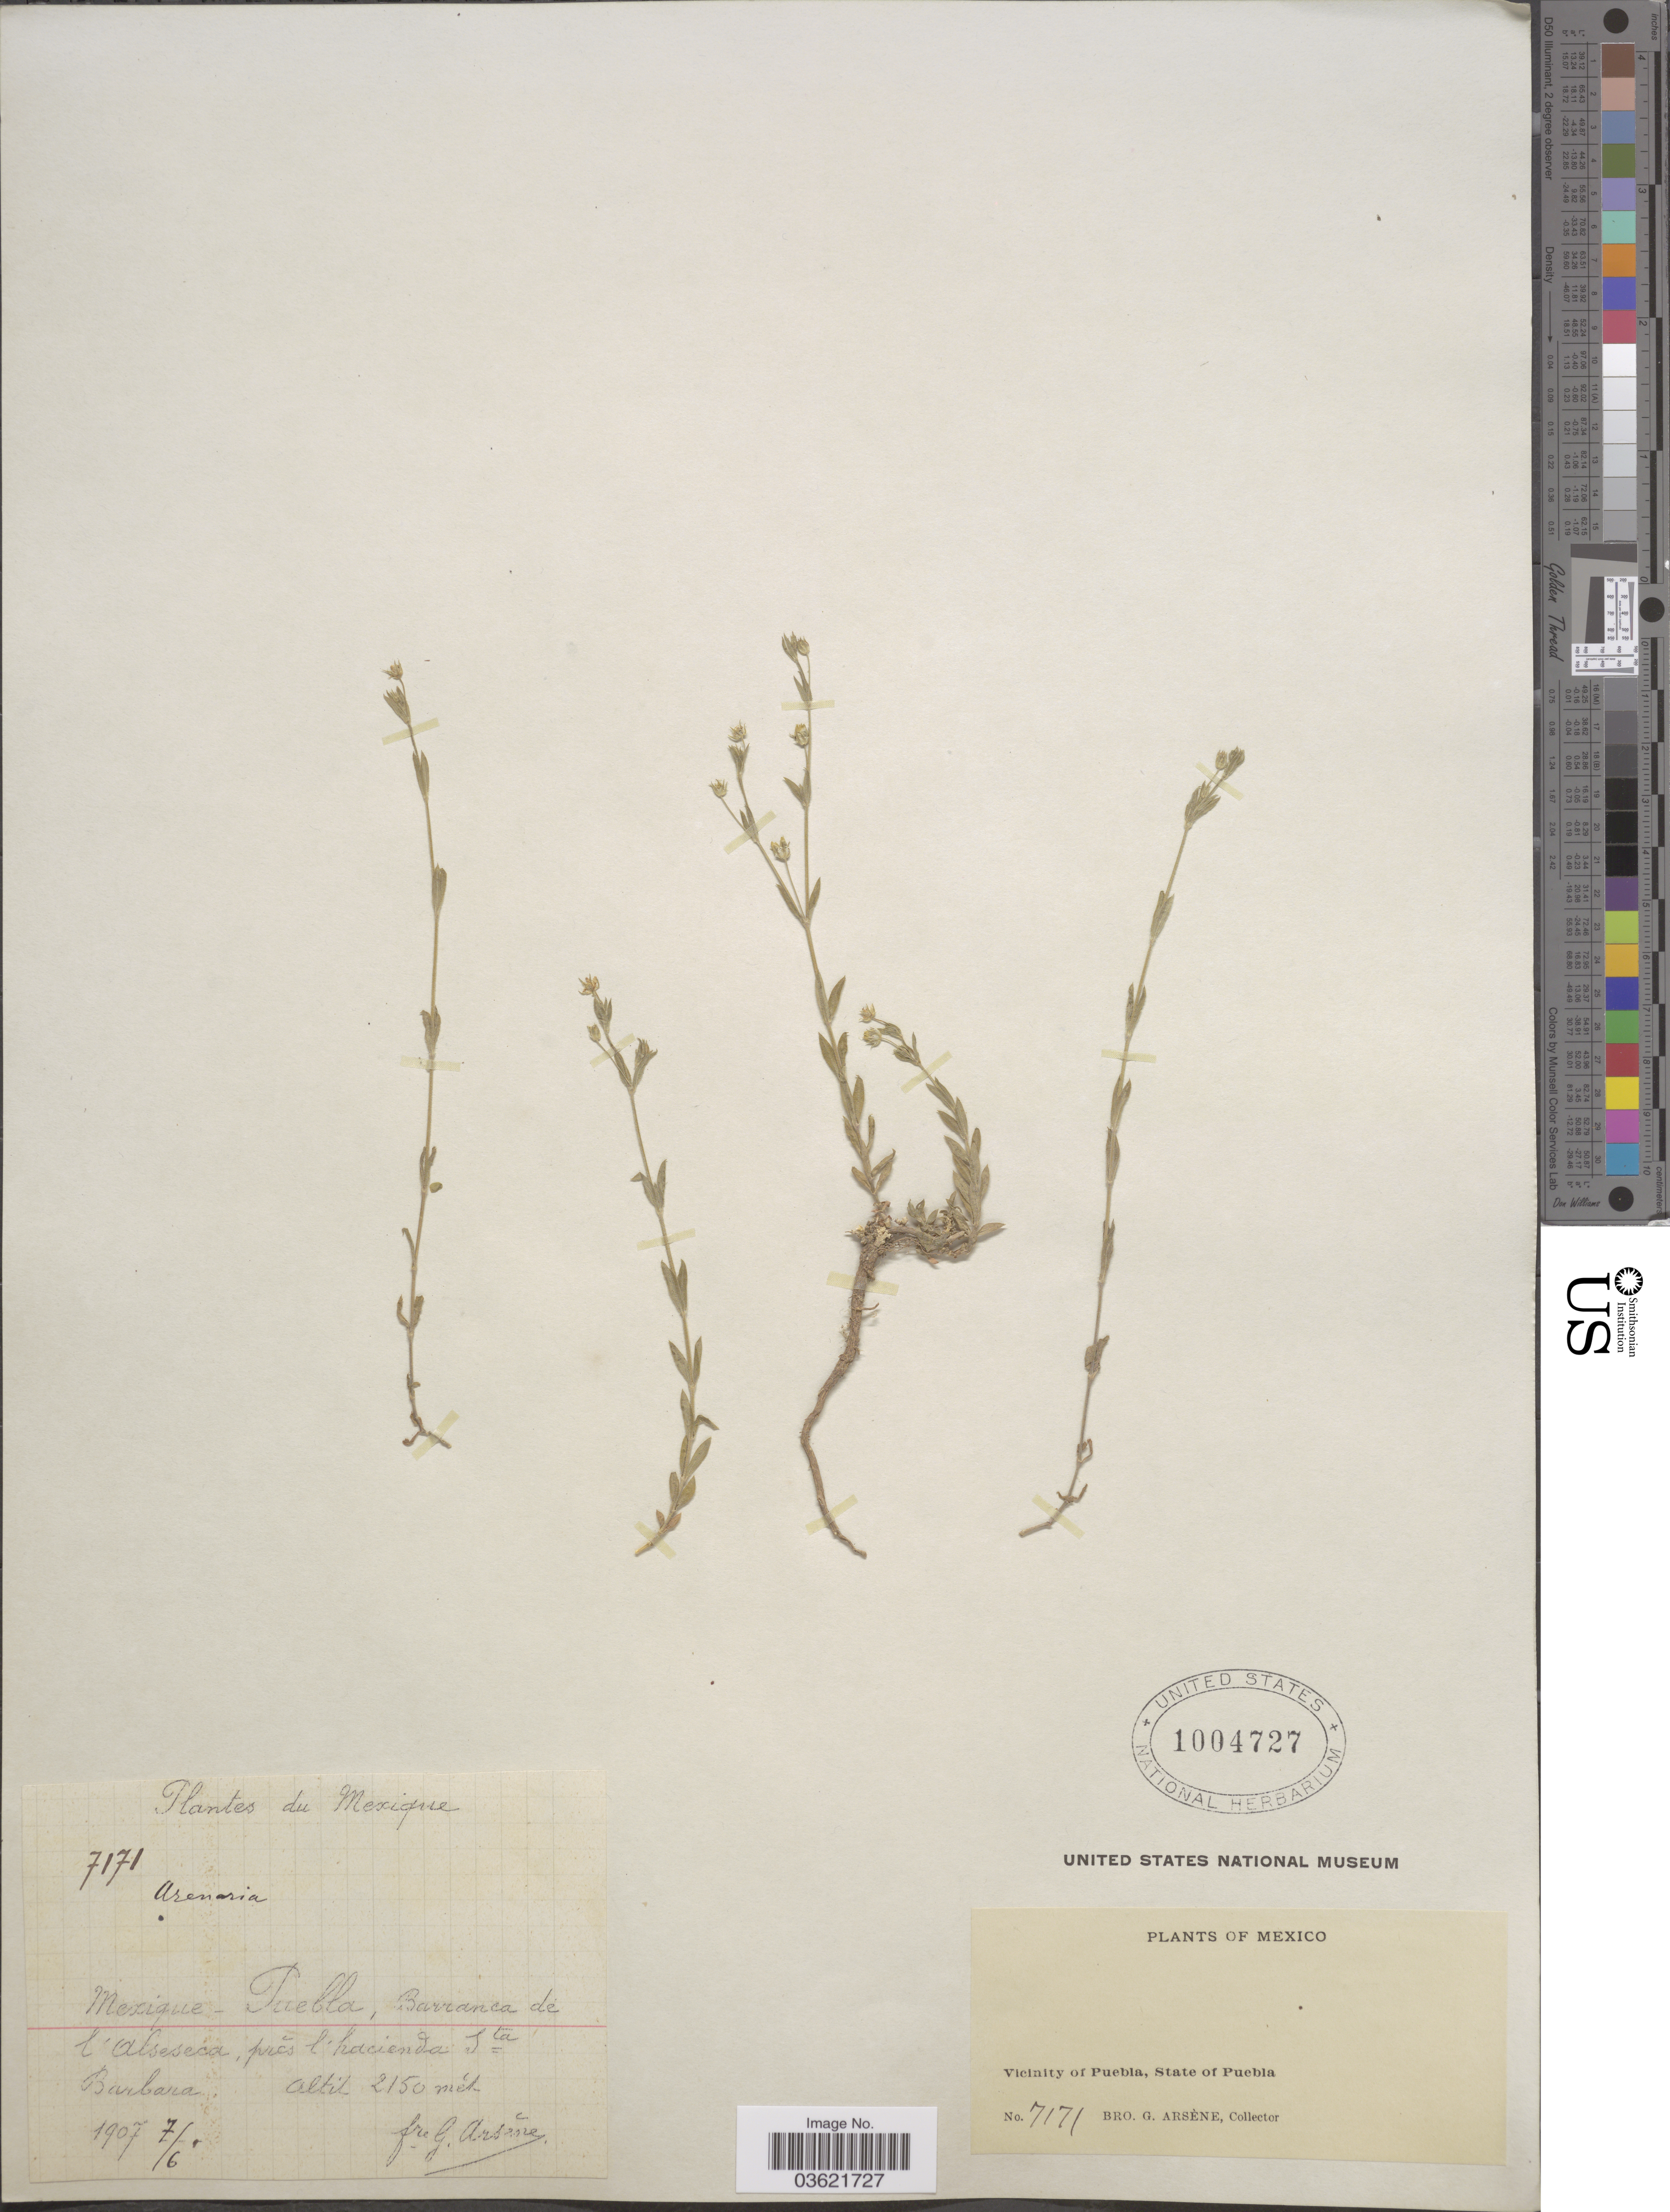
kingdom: Plantae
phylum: Tracheophyta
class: Magnoliopsida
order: Caryophyllales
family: Caryophyllaceae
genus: Arenaria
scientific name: Arenaria sp.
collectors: Bro. G. Arsène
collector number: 7171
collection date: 1907-06-07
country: Mexico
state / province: Puebla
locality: Vicinity of Puebla. Barranca de l'Alseseca, prés l'hacienda Sta. Barbara.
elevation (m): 2150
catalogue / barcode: US 1004727